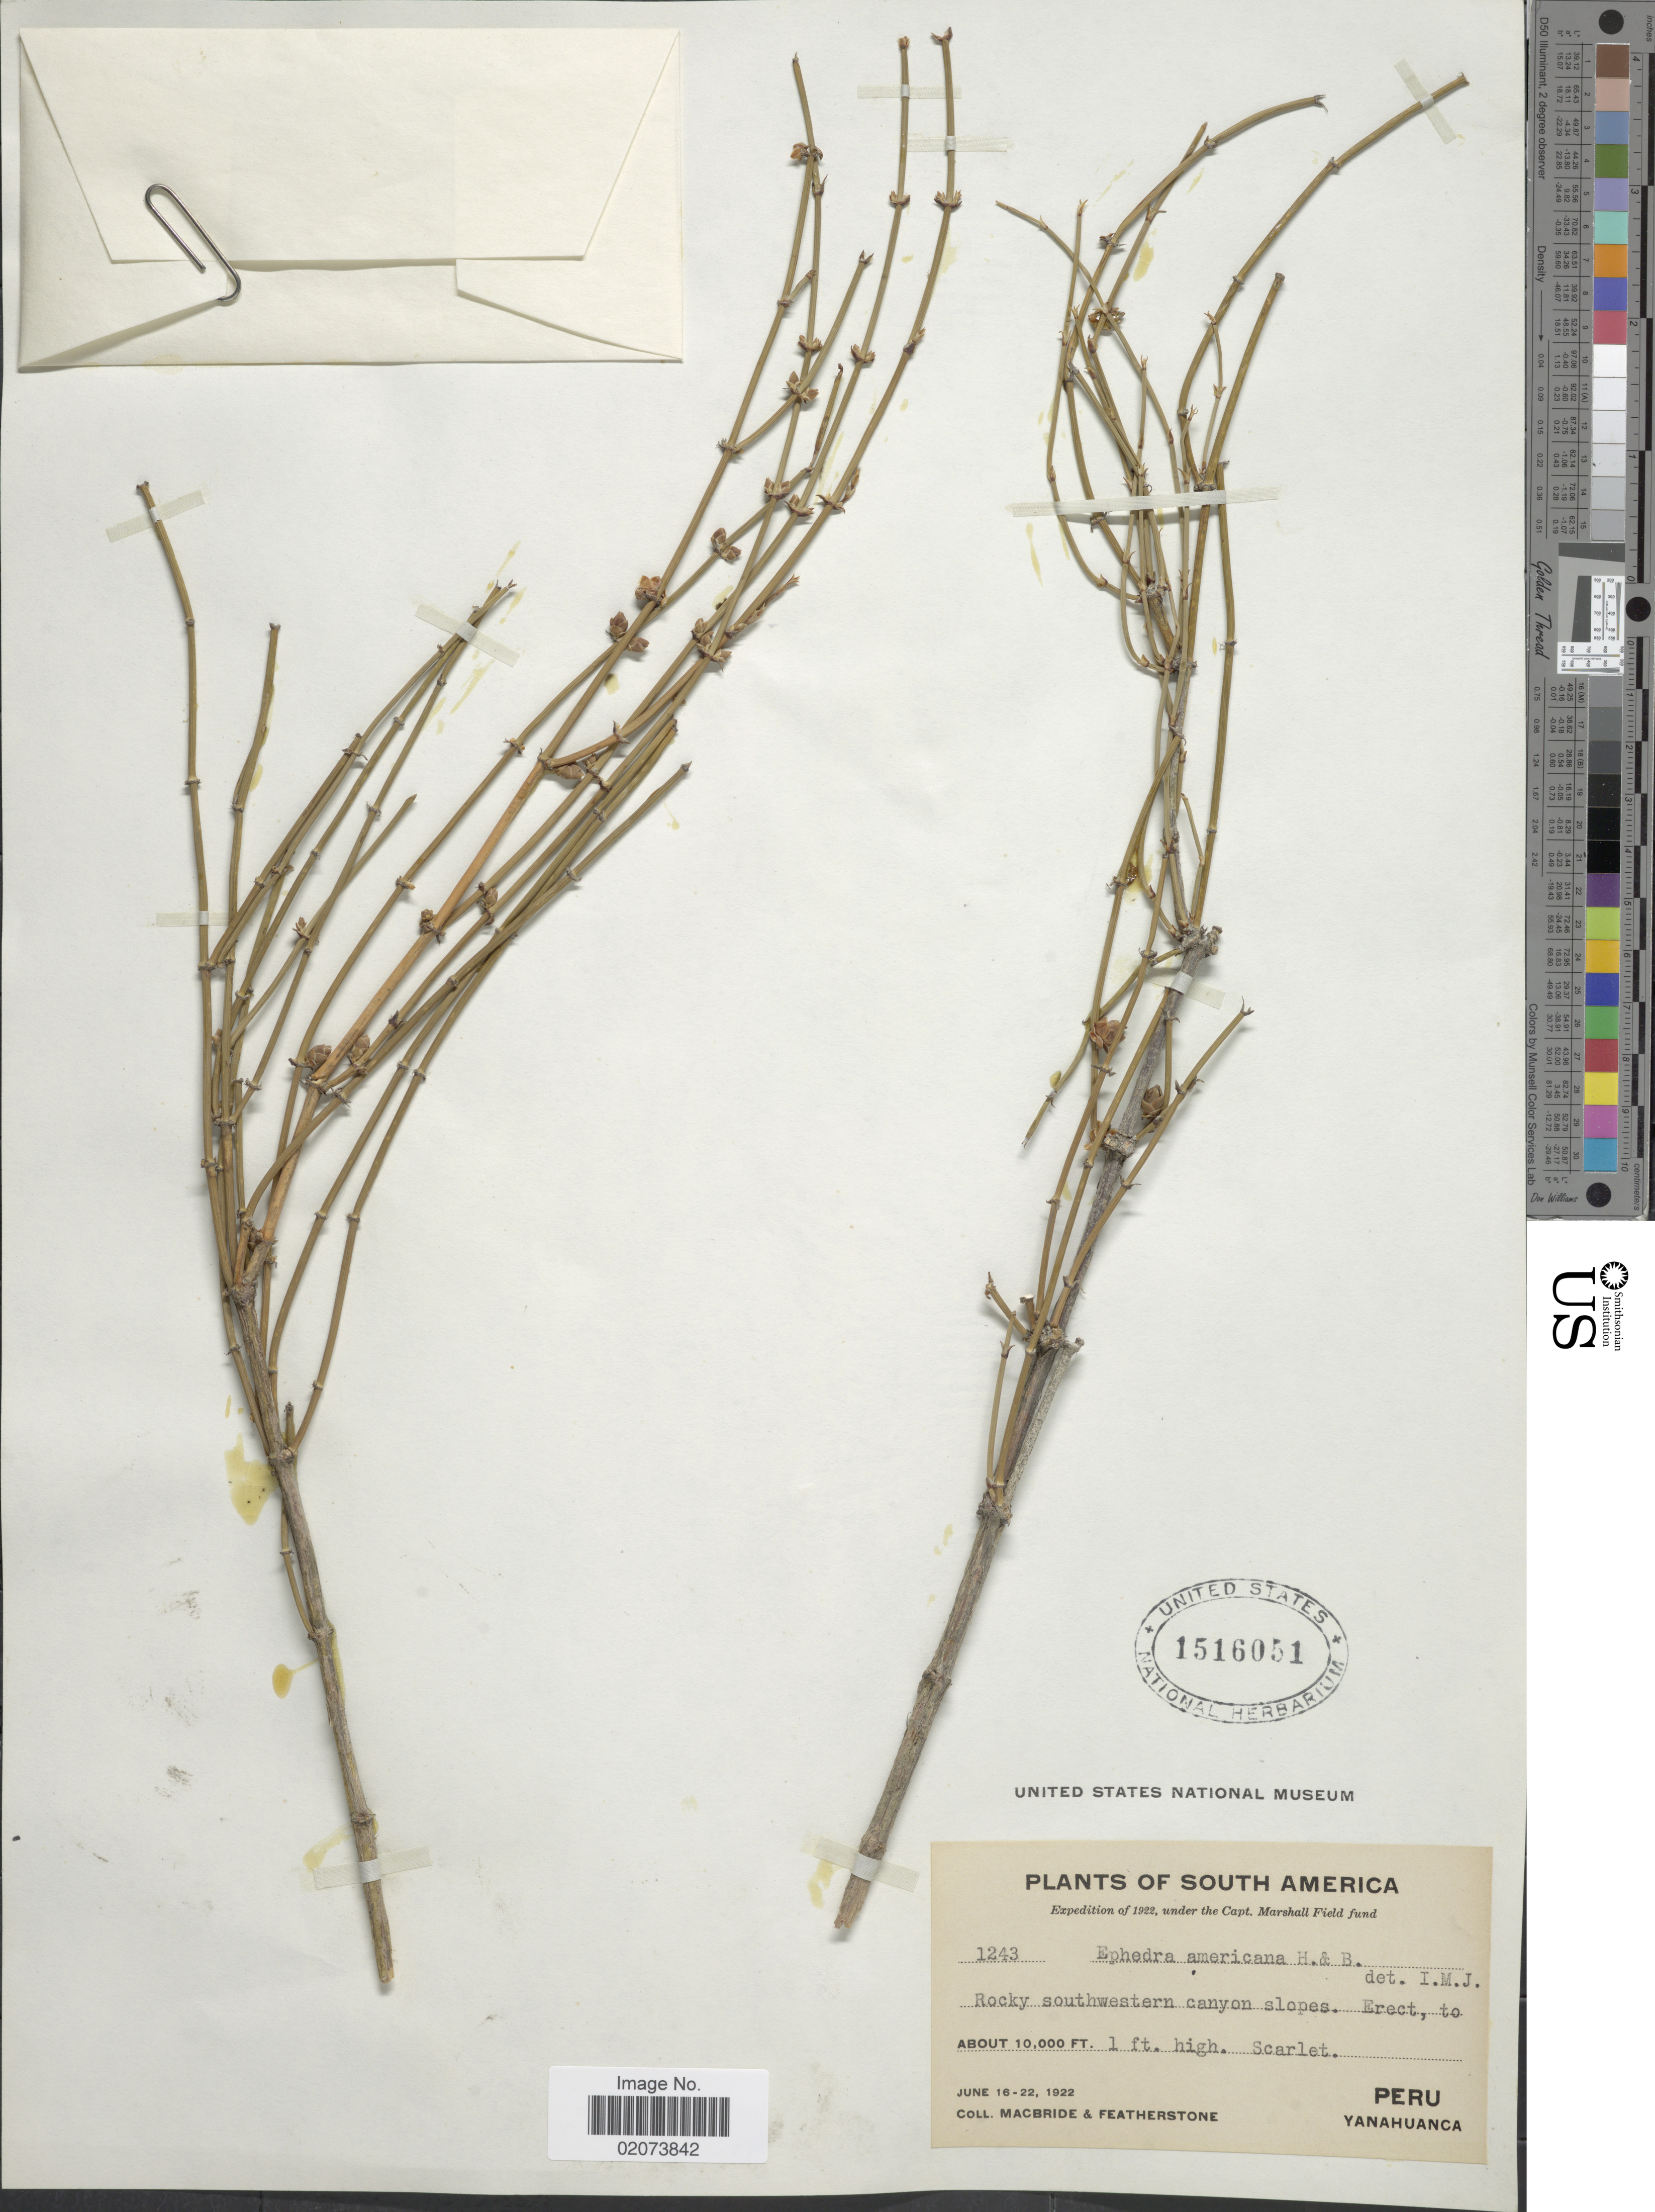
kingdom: Plantae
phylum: Tracheophyta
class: Gnetopsida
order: Ephedrales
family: Ephedraceae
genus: Ephedra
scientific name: Ephedra americana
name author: Humb. & Bonpl. ex Willd.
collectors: Macbride, -- & -. Featherstone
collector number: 1243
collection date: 1922-06-16/1922-06-22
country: Peru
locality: Yanahuanca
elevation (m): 3048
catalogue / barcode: US 1516051